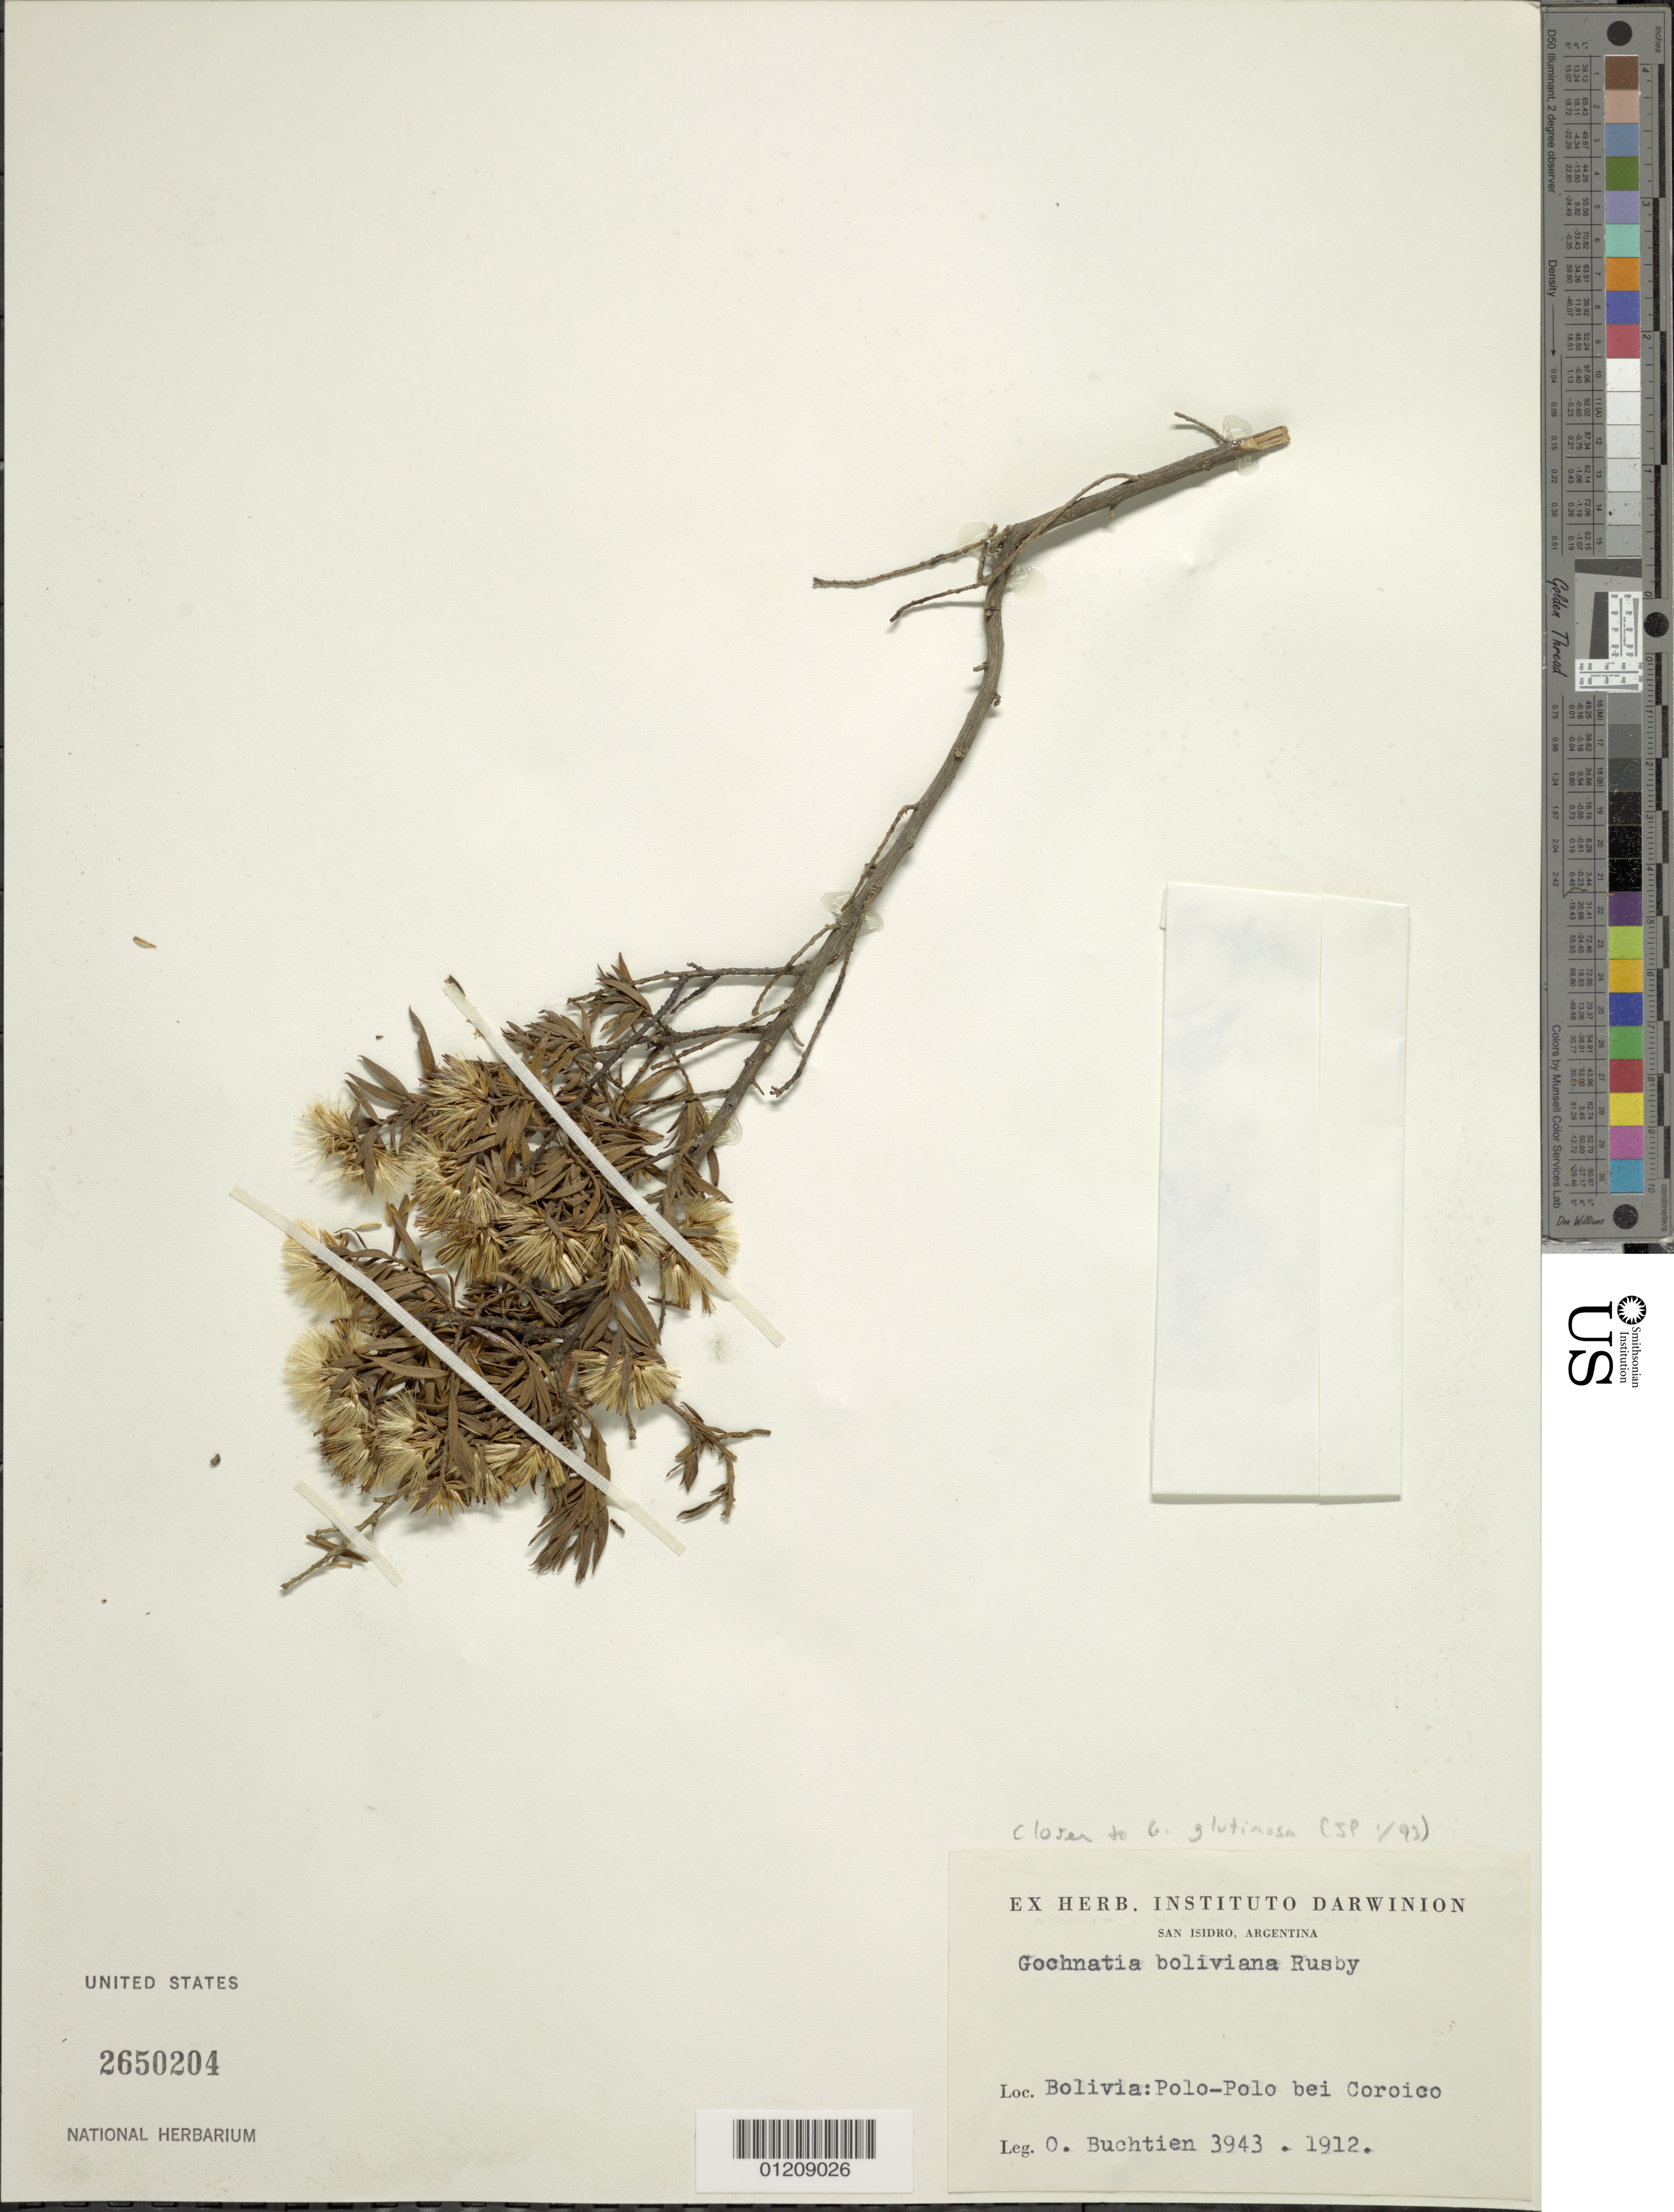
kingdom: Plantae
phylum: Tracheophyta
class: Magnoliopsida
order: Asterales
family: Asteraceae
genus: Pentaphorus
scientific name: Pentaphorus glutinosus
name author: D. Don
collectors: O. Buchtien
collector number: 3943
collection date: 1912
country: Bolivia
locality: Polo-polo bei Coroico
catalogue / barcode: US 2650204